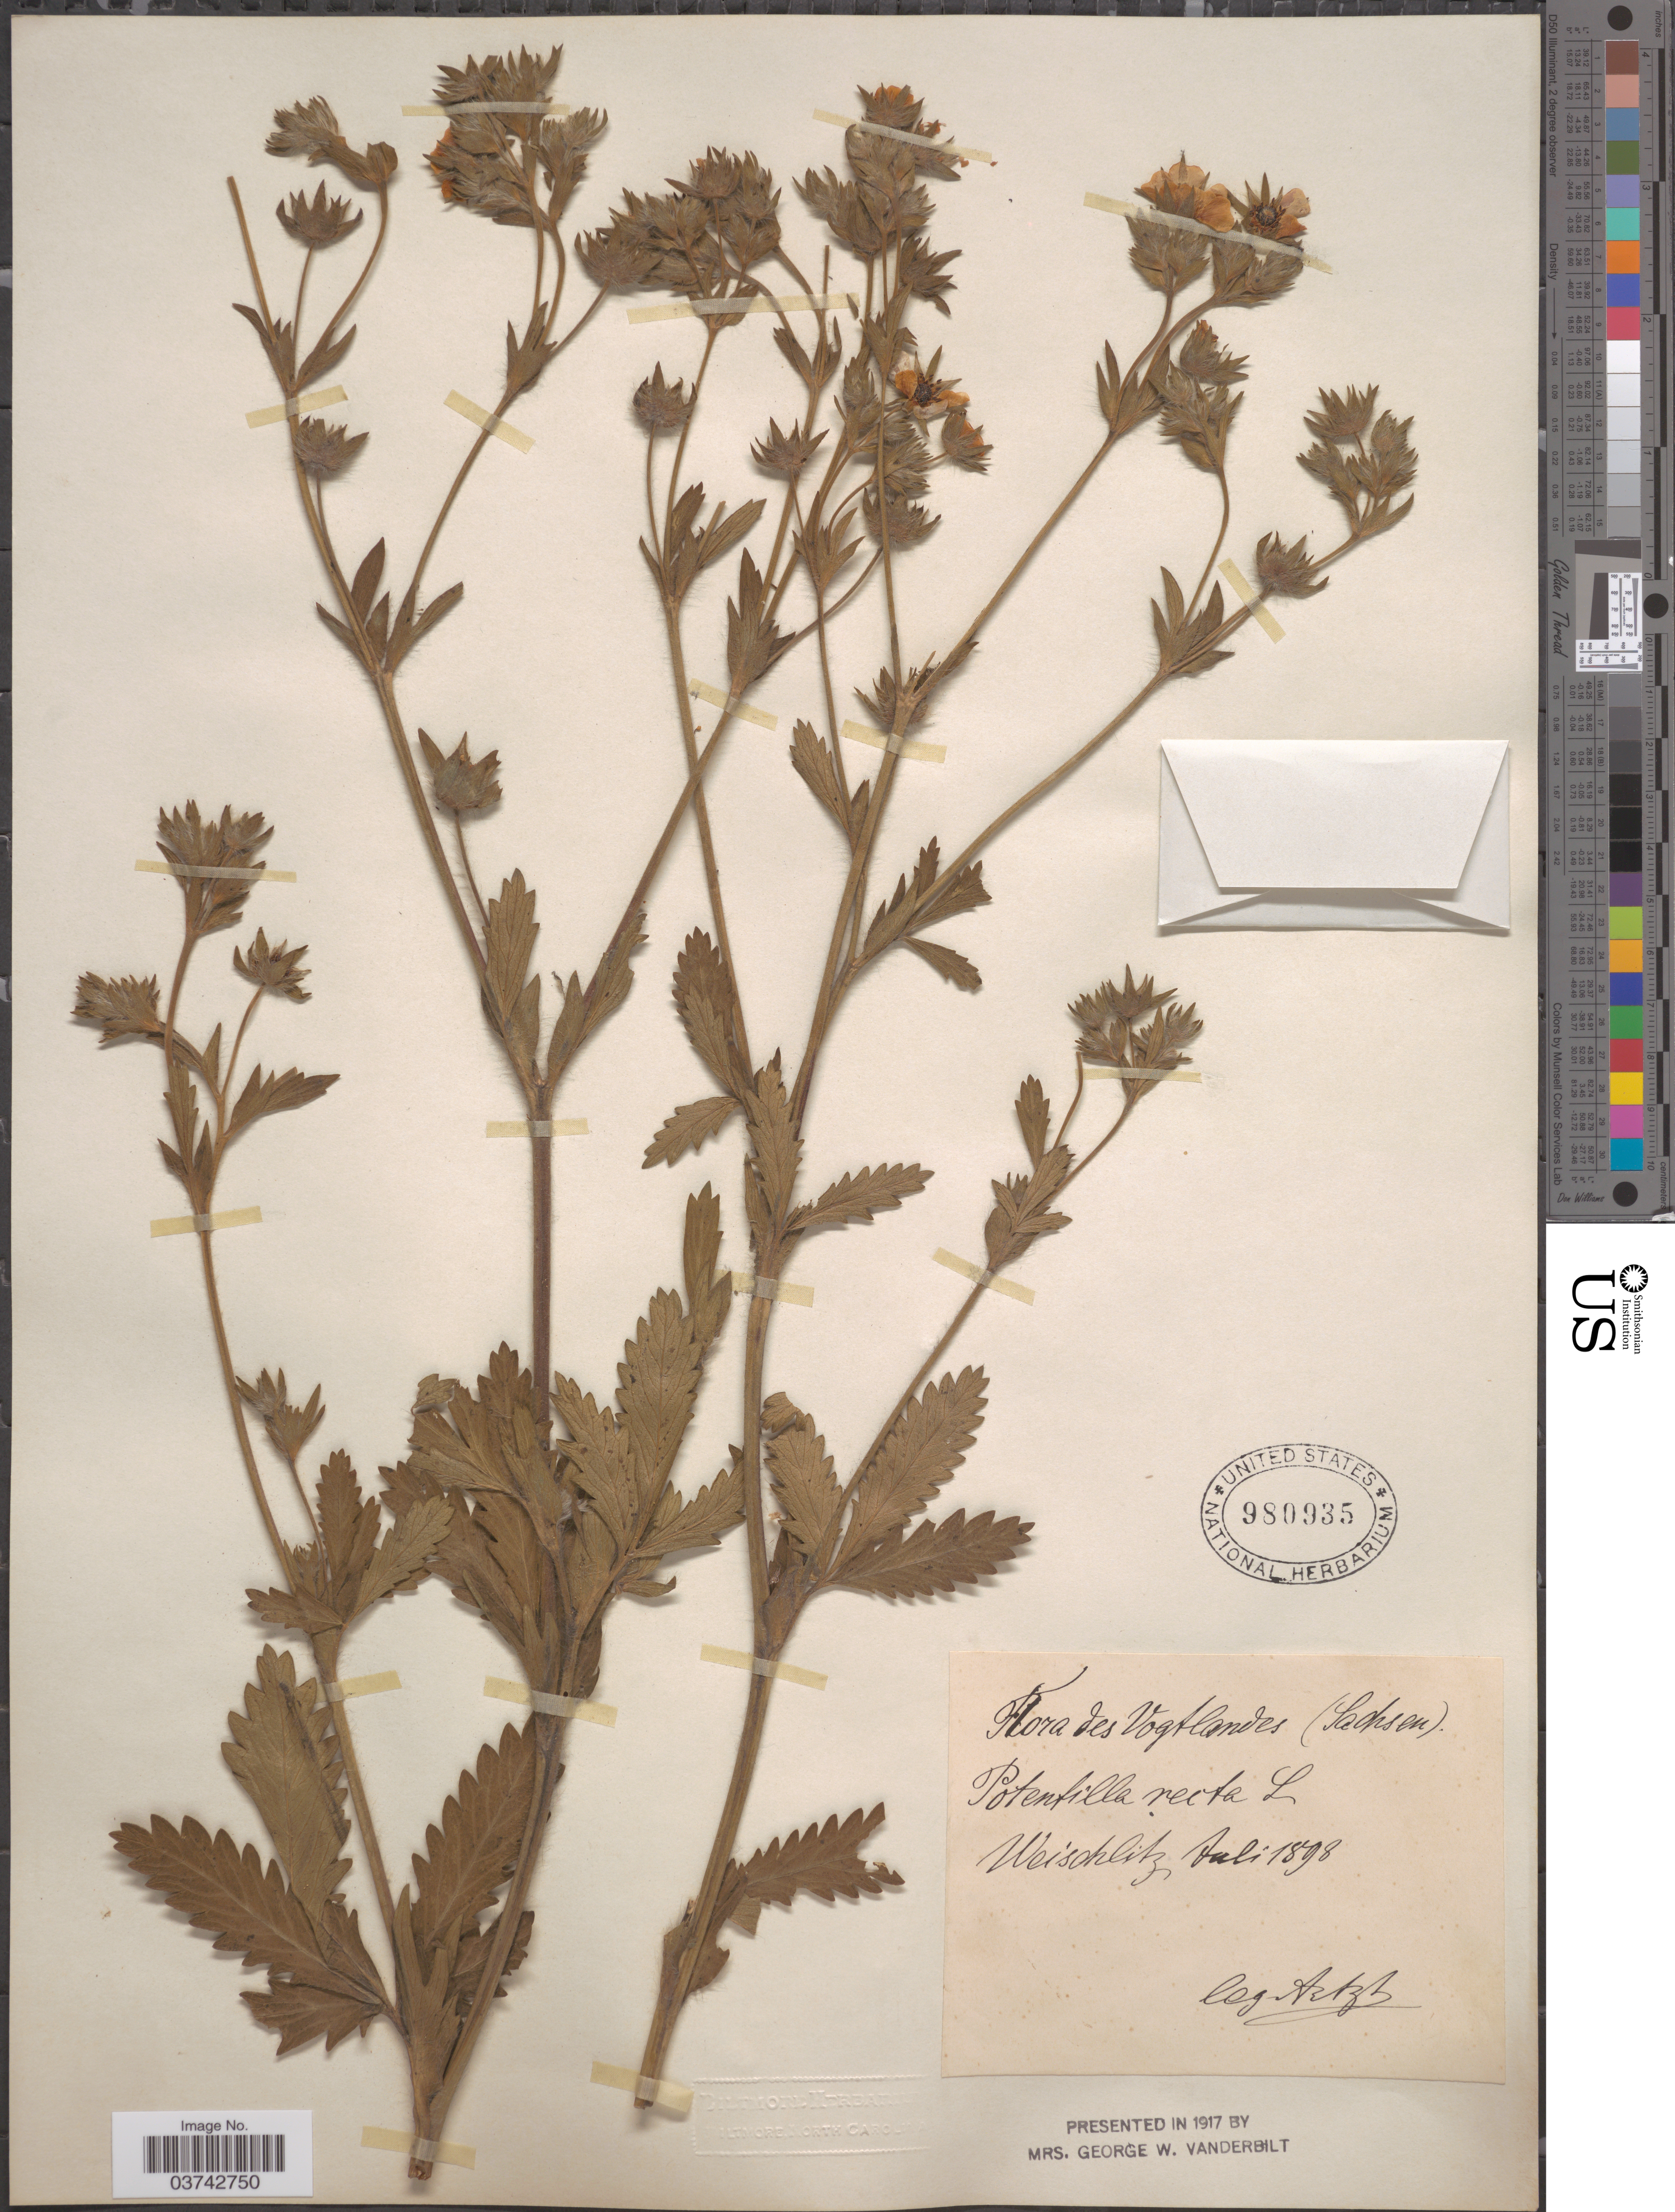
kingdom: Plantae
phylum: Tracheophyta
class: Magnoliopsida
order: Rosales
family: Rosaceae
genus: Potentilla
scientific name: Potentilla recta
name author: L.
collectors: -. Artzb.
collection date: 1898-07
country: Germany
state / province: Sachsen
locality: Vogtlandes (Sachsen). Weischlitz.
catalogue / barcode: US 980935